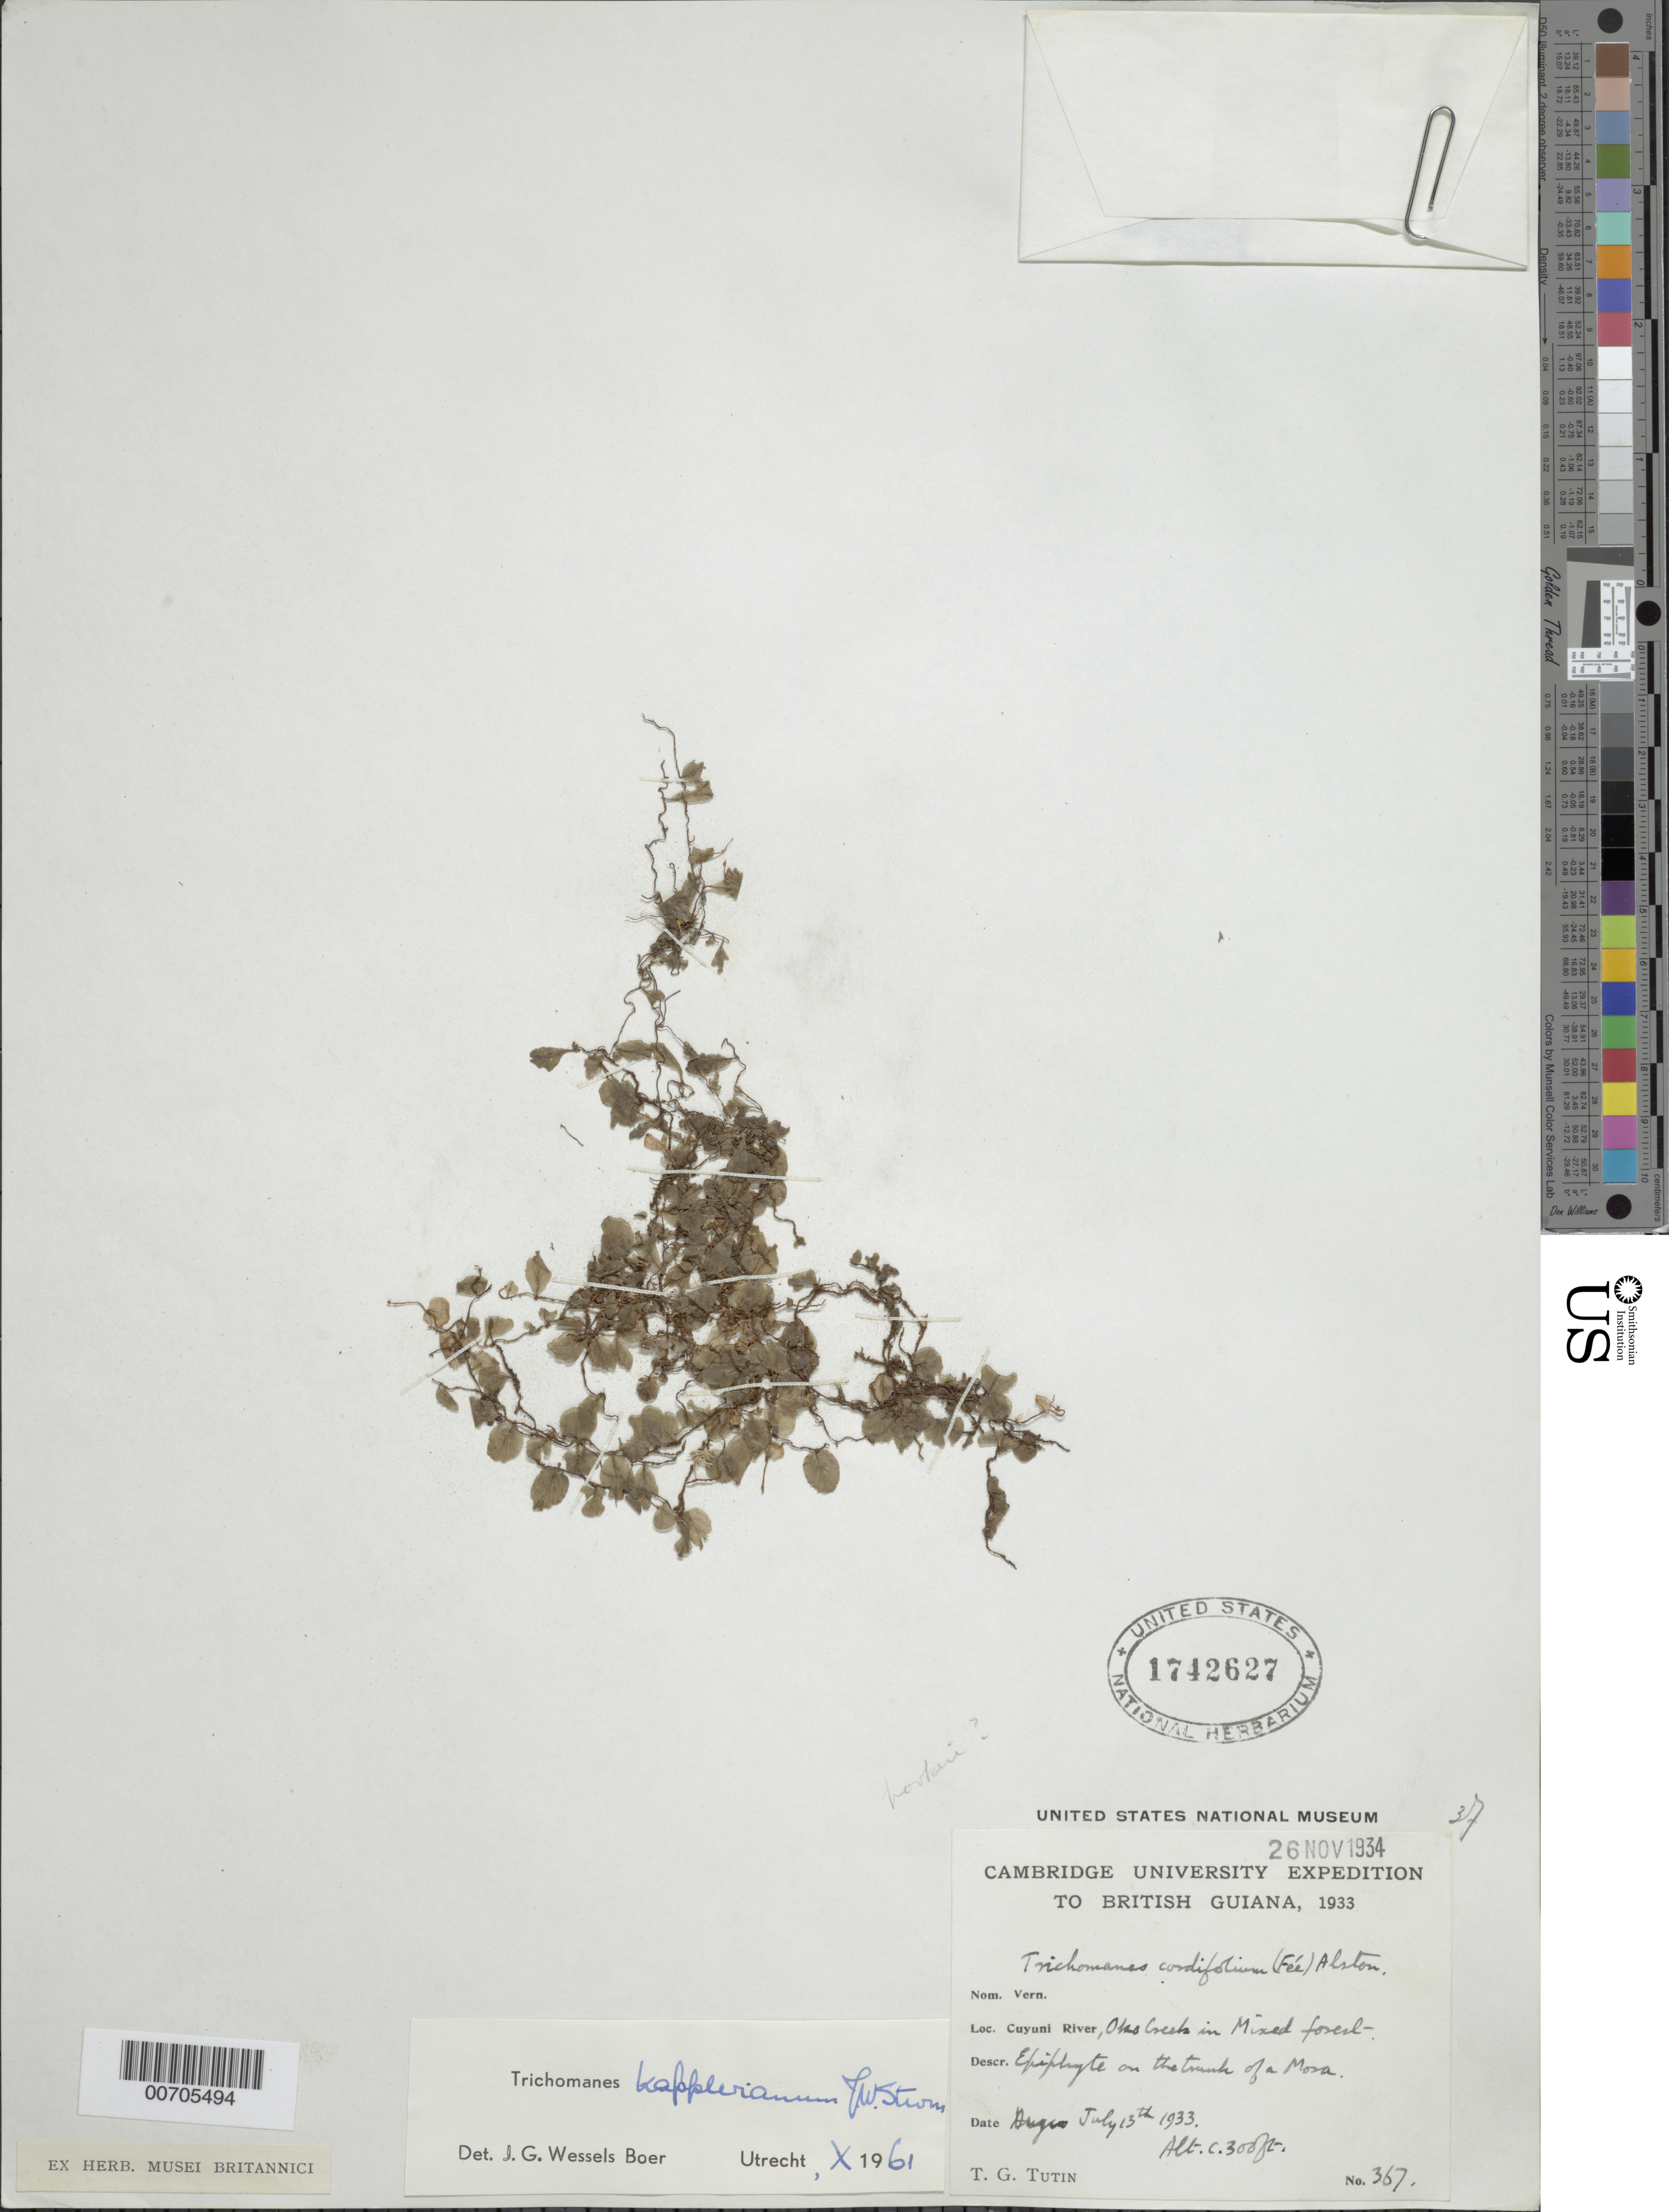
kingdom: Plantae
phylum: Tracheophyta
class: Polypodiopsida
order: Hymenophyllales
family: Hymenophyllaceae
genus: Didymoglossum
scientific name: Didymoglossum kapplerianum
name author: (Sturm) Ebihara & Dubuisson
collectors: T. G. Tutin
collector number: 367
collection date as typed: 13-Jul-33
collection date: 1933-07-13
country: Guyana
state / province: Cuyuni-Mazaruni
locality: Oko Creek, Cuyuni R.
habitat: Mixed forest, on trunk of Mora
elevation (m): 91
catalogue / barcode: US 1742627